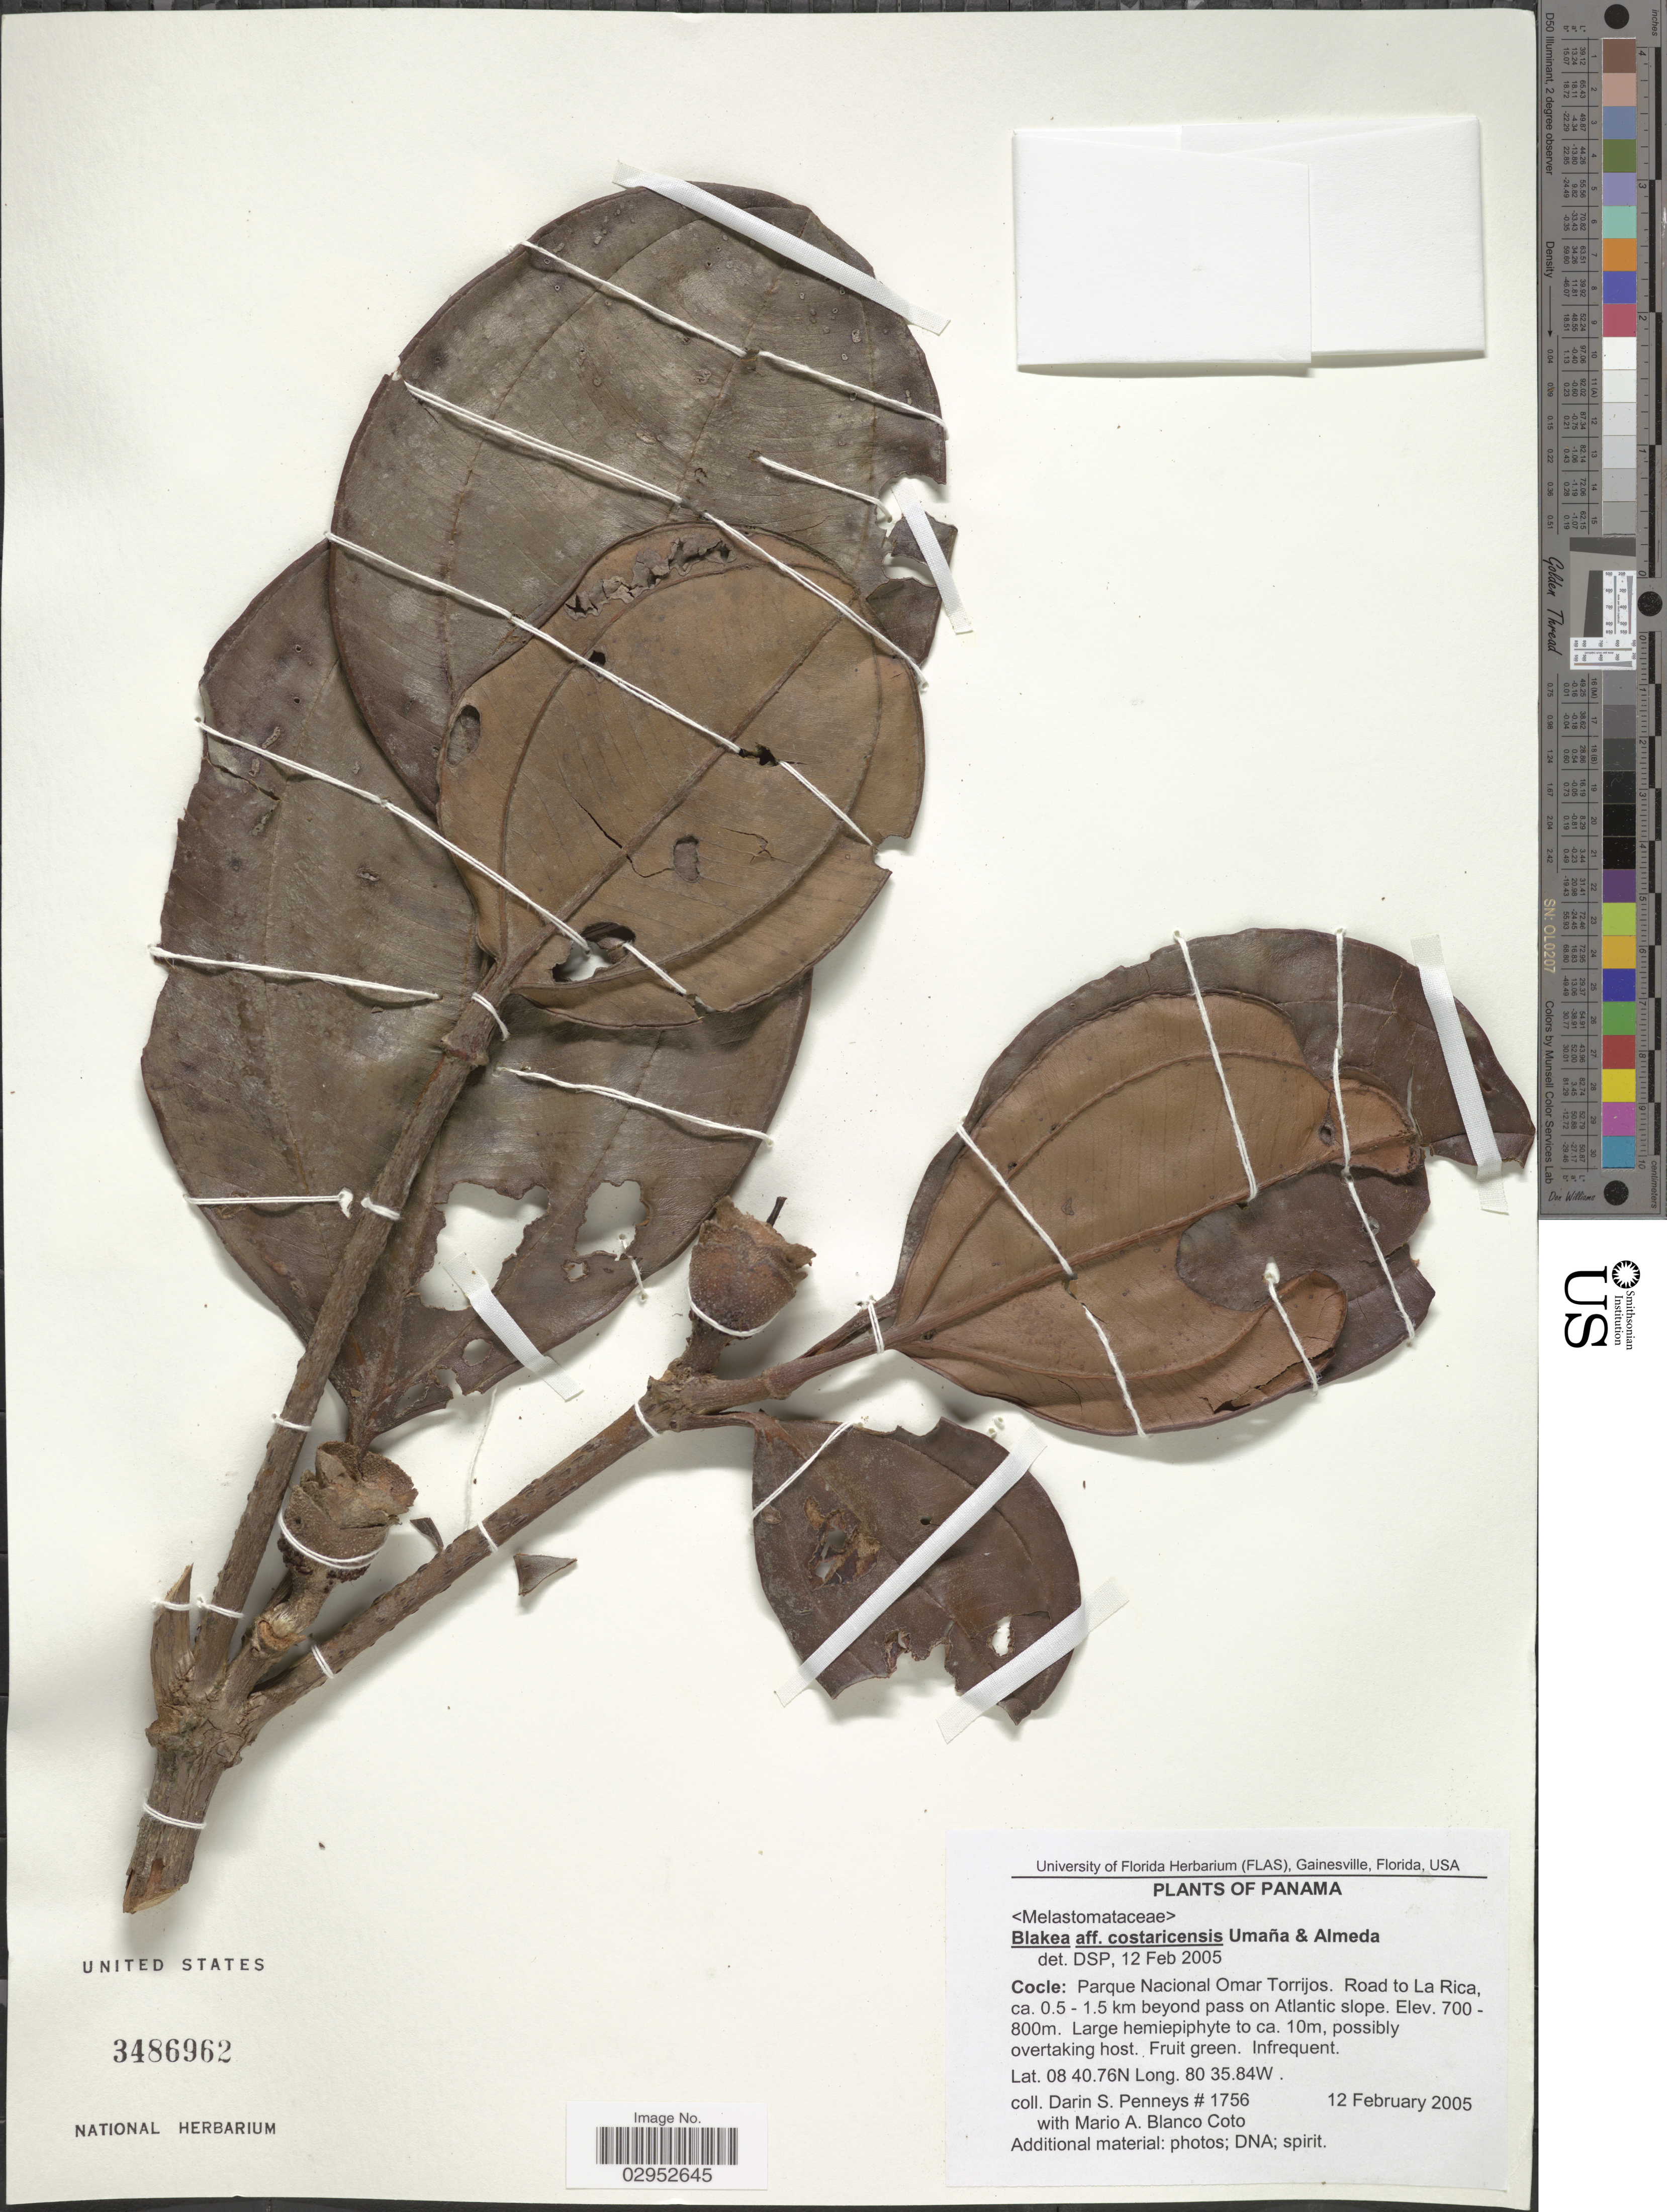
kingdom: Plantae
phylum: Tracheophyta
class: Magnoliopsida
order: Myrtales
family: Melastomataceae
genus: Blakea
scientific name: Blakea costaricensis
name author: Umaña & Almeda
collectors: D. S. Penneys & M. Blanco Coto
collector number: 1756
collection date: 2005-02-12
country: Panama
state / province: Coclé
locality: Cocle: Parque Nacional Omar Torrijos. Road to La Rica, ca. 0.5 - 1.5 km beyond pass on Atlantic slope.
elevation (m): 700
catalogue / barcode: US 3486962